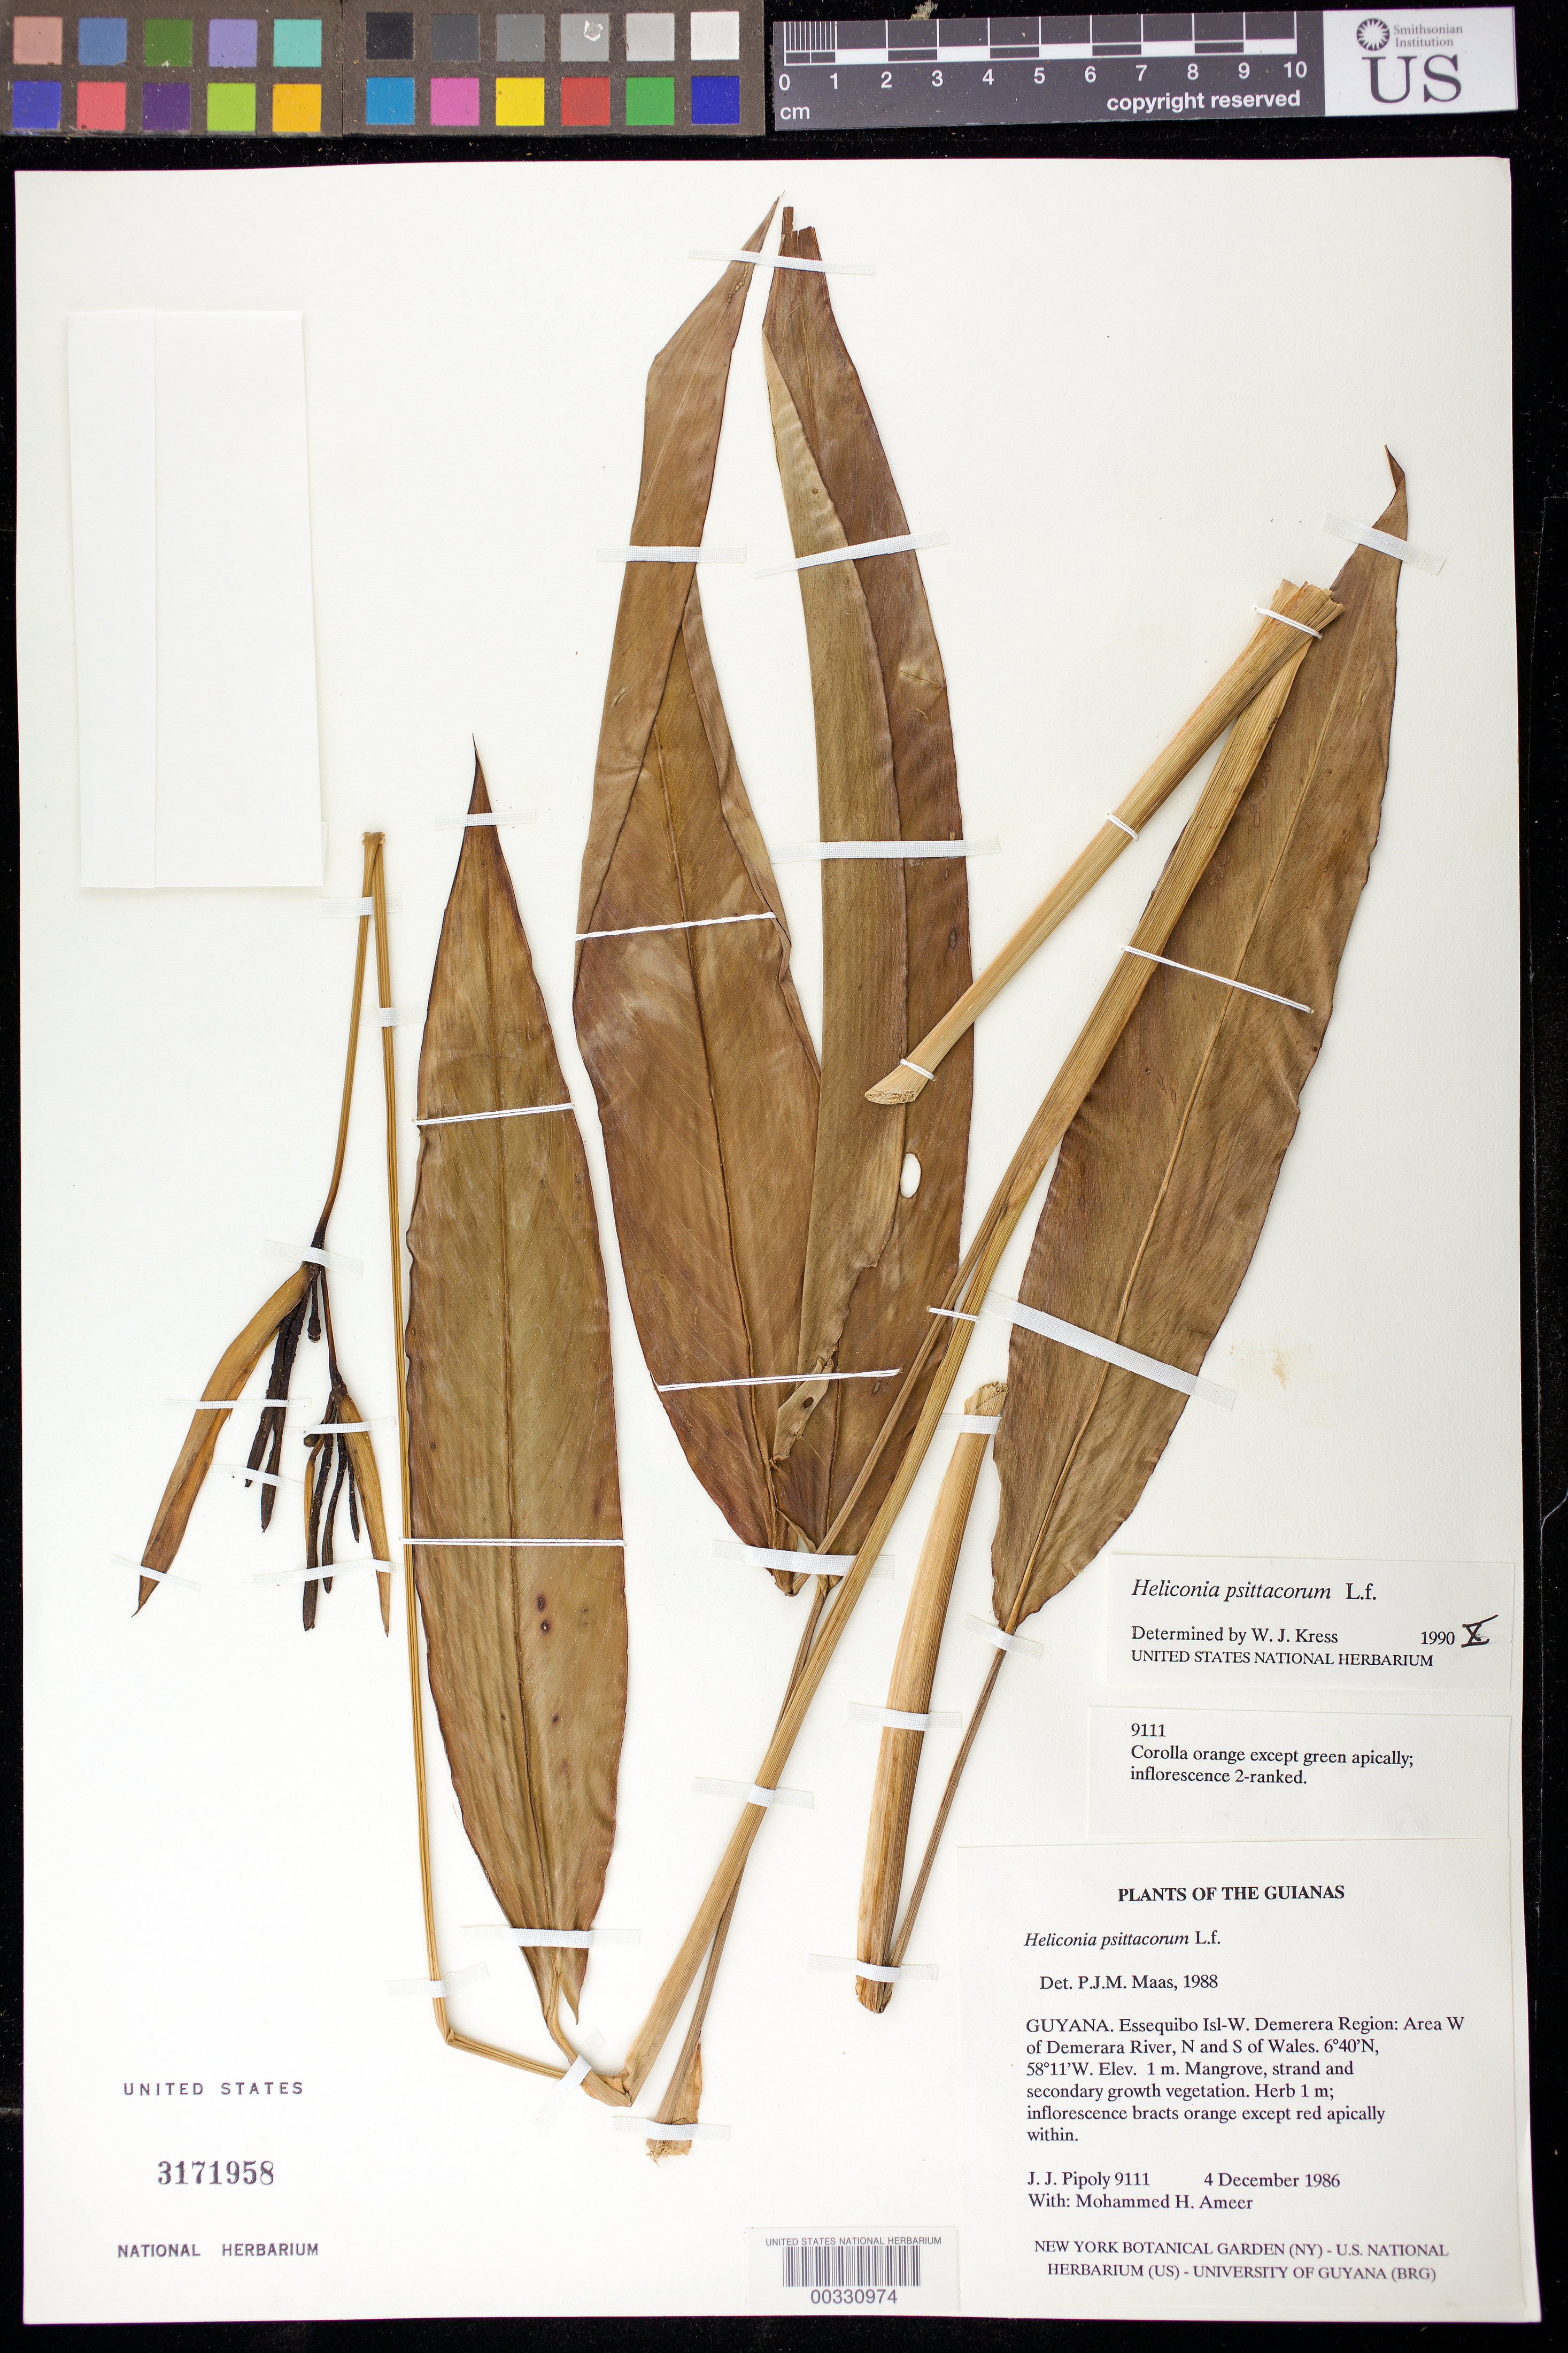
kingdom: Plantae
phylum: Tracheophyta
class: Liliopsida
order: Zingiberales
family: Heliconiaceae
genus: Heliconia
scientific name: Heliconia psittacorum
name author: L. f.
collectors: J. J. Pipoly & M. Ameer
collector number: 9111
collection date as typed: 04 Dec 1986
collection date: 1986-12-04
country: Guyana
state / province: Essequibo Isl-W. Demerara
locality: Area w of demerara river, n and s of wales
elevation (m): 1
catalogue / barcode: US 3171958